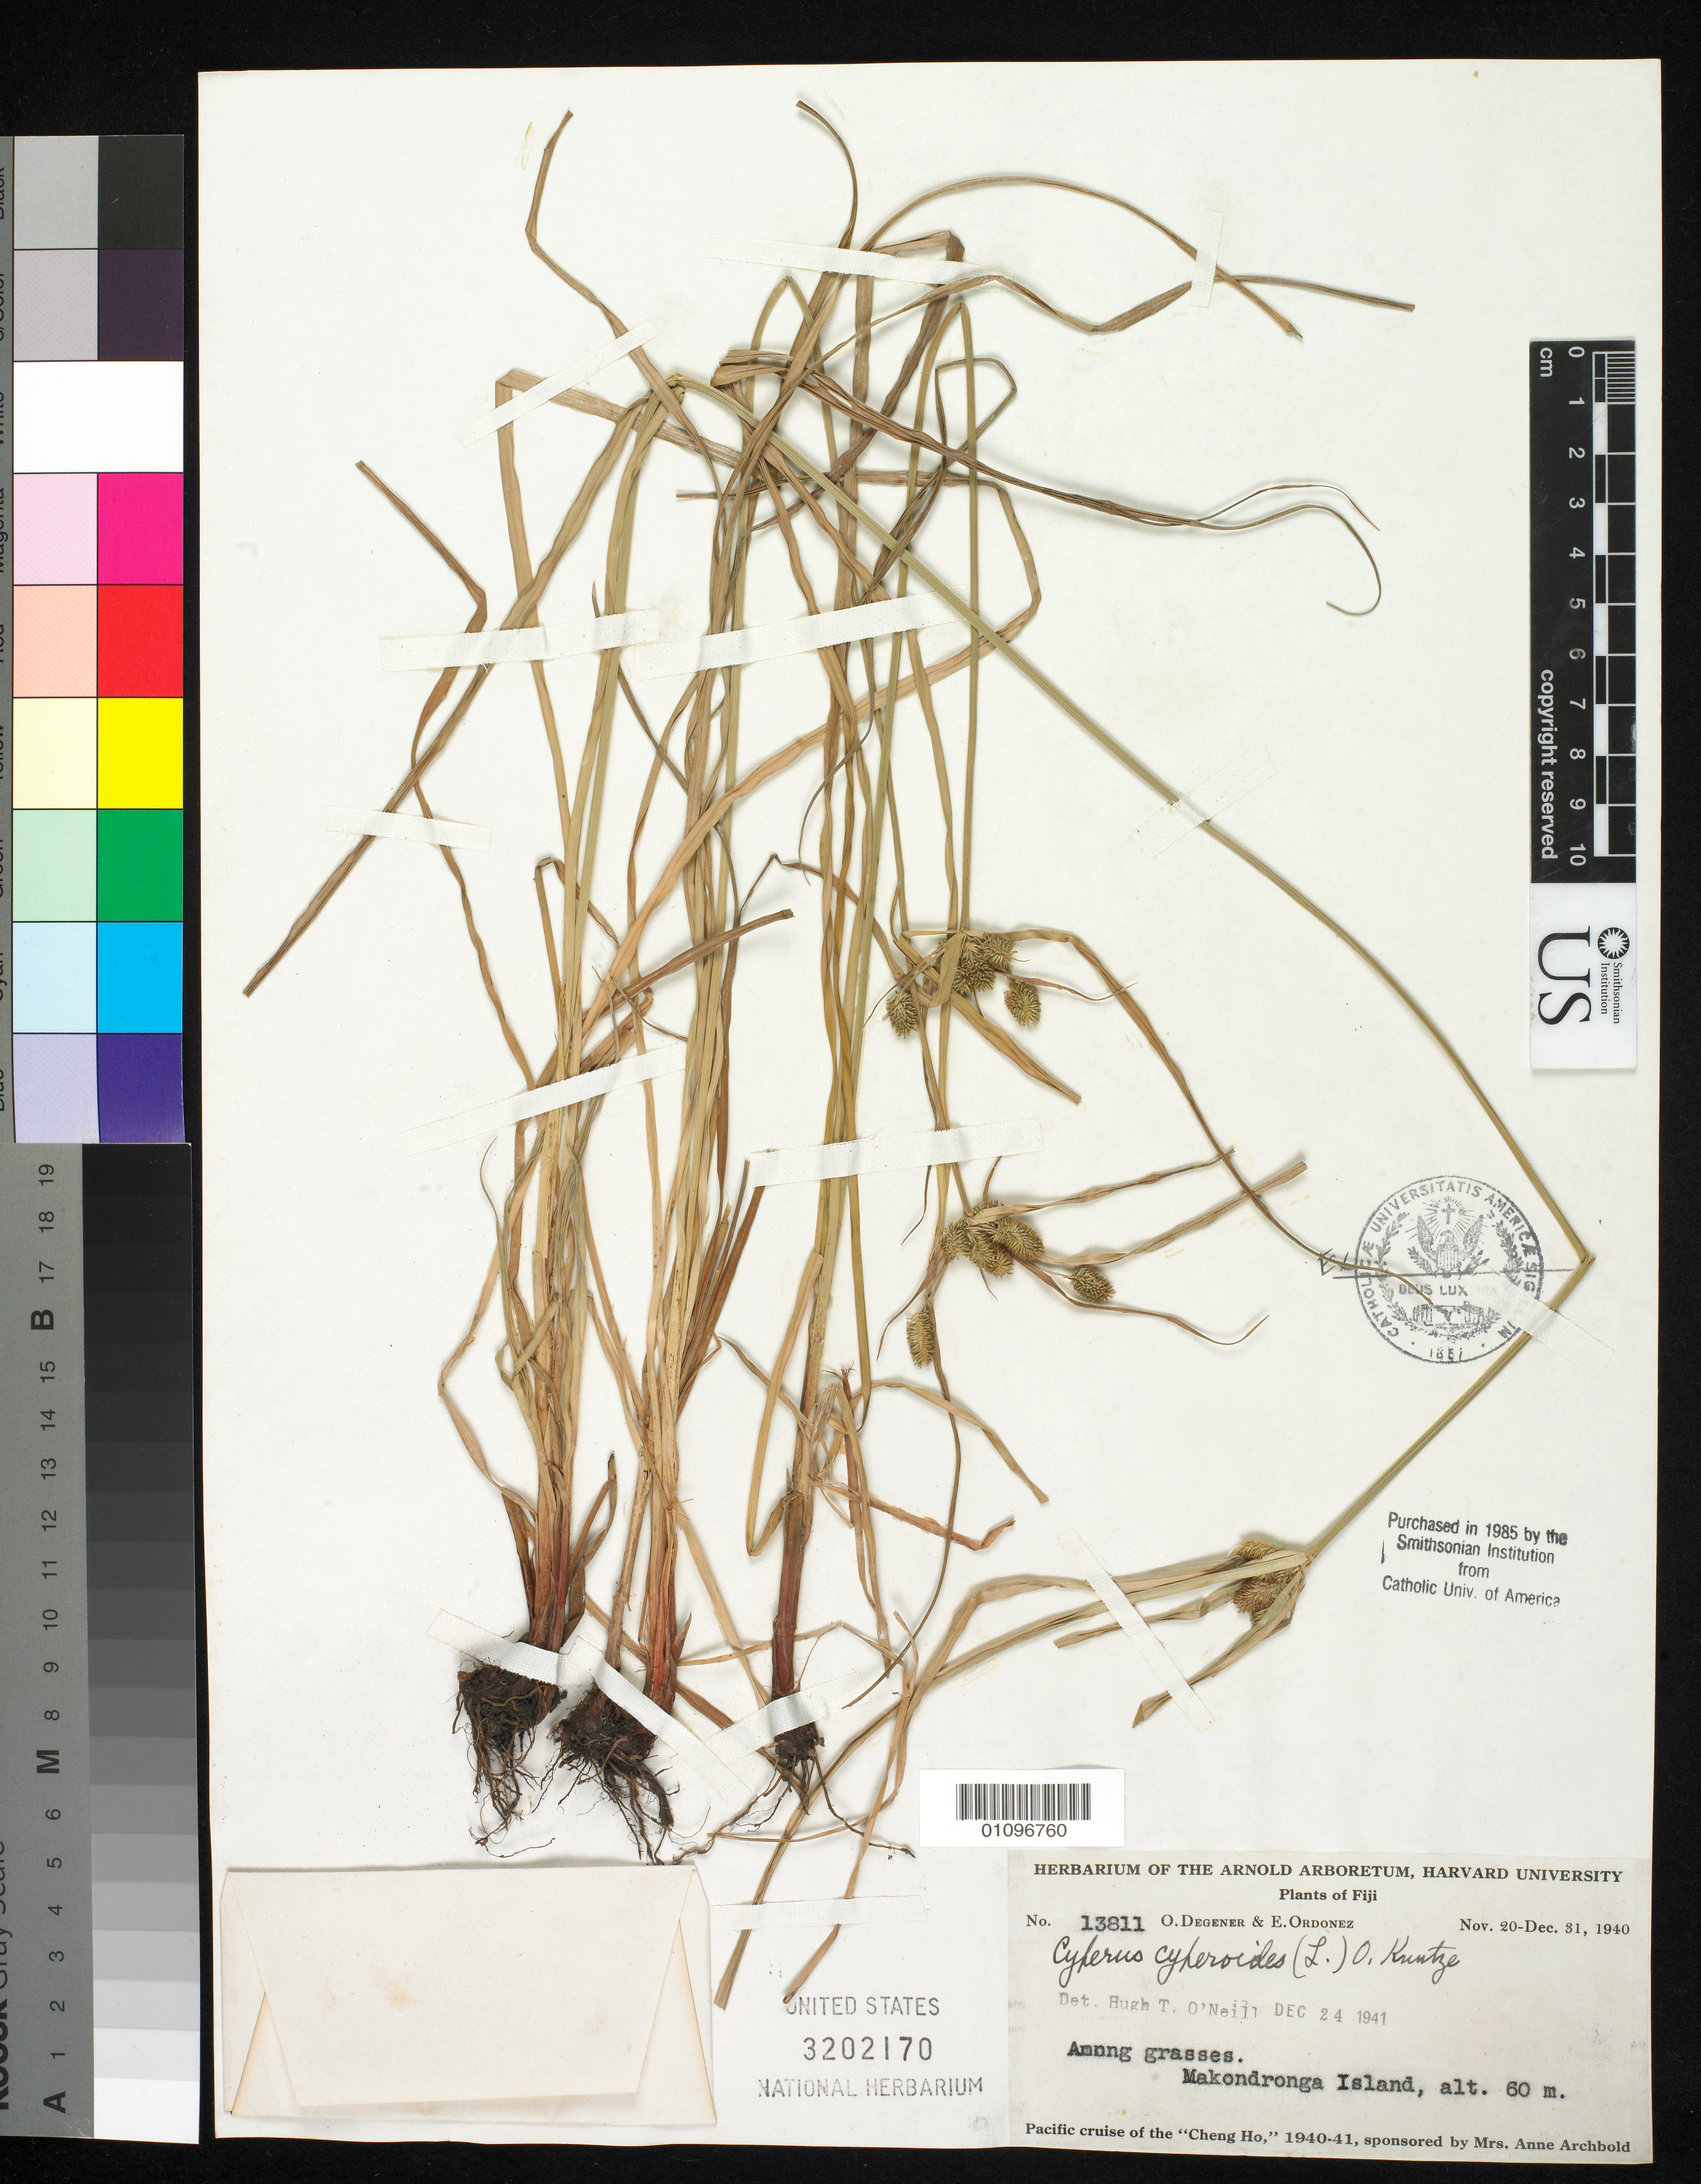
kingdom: Plantae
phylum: Tracheophyta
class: Liliopsida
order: Poales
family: Cyperaceae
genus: Cyperus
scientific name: Cyperus cyperoides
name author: (L.) Kuntze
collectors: O. Degener & E. Ordonez.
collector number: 13811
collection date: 1940-11-20/1940-12-31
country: Fiji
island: Makodroga [Makondronga]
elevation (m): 60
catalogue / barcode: US 3202170